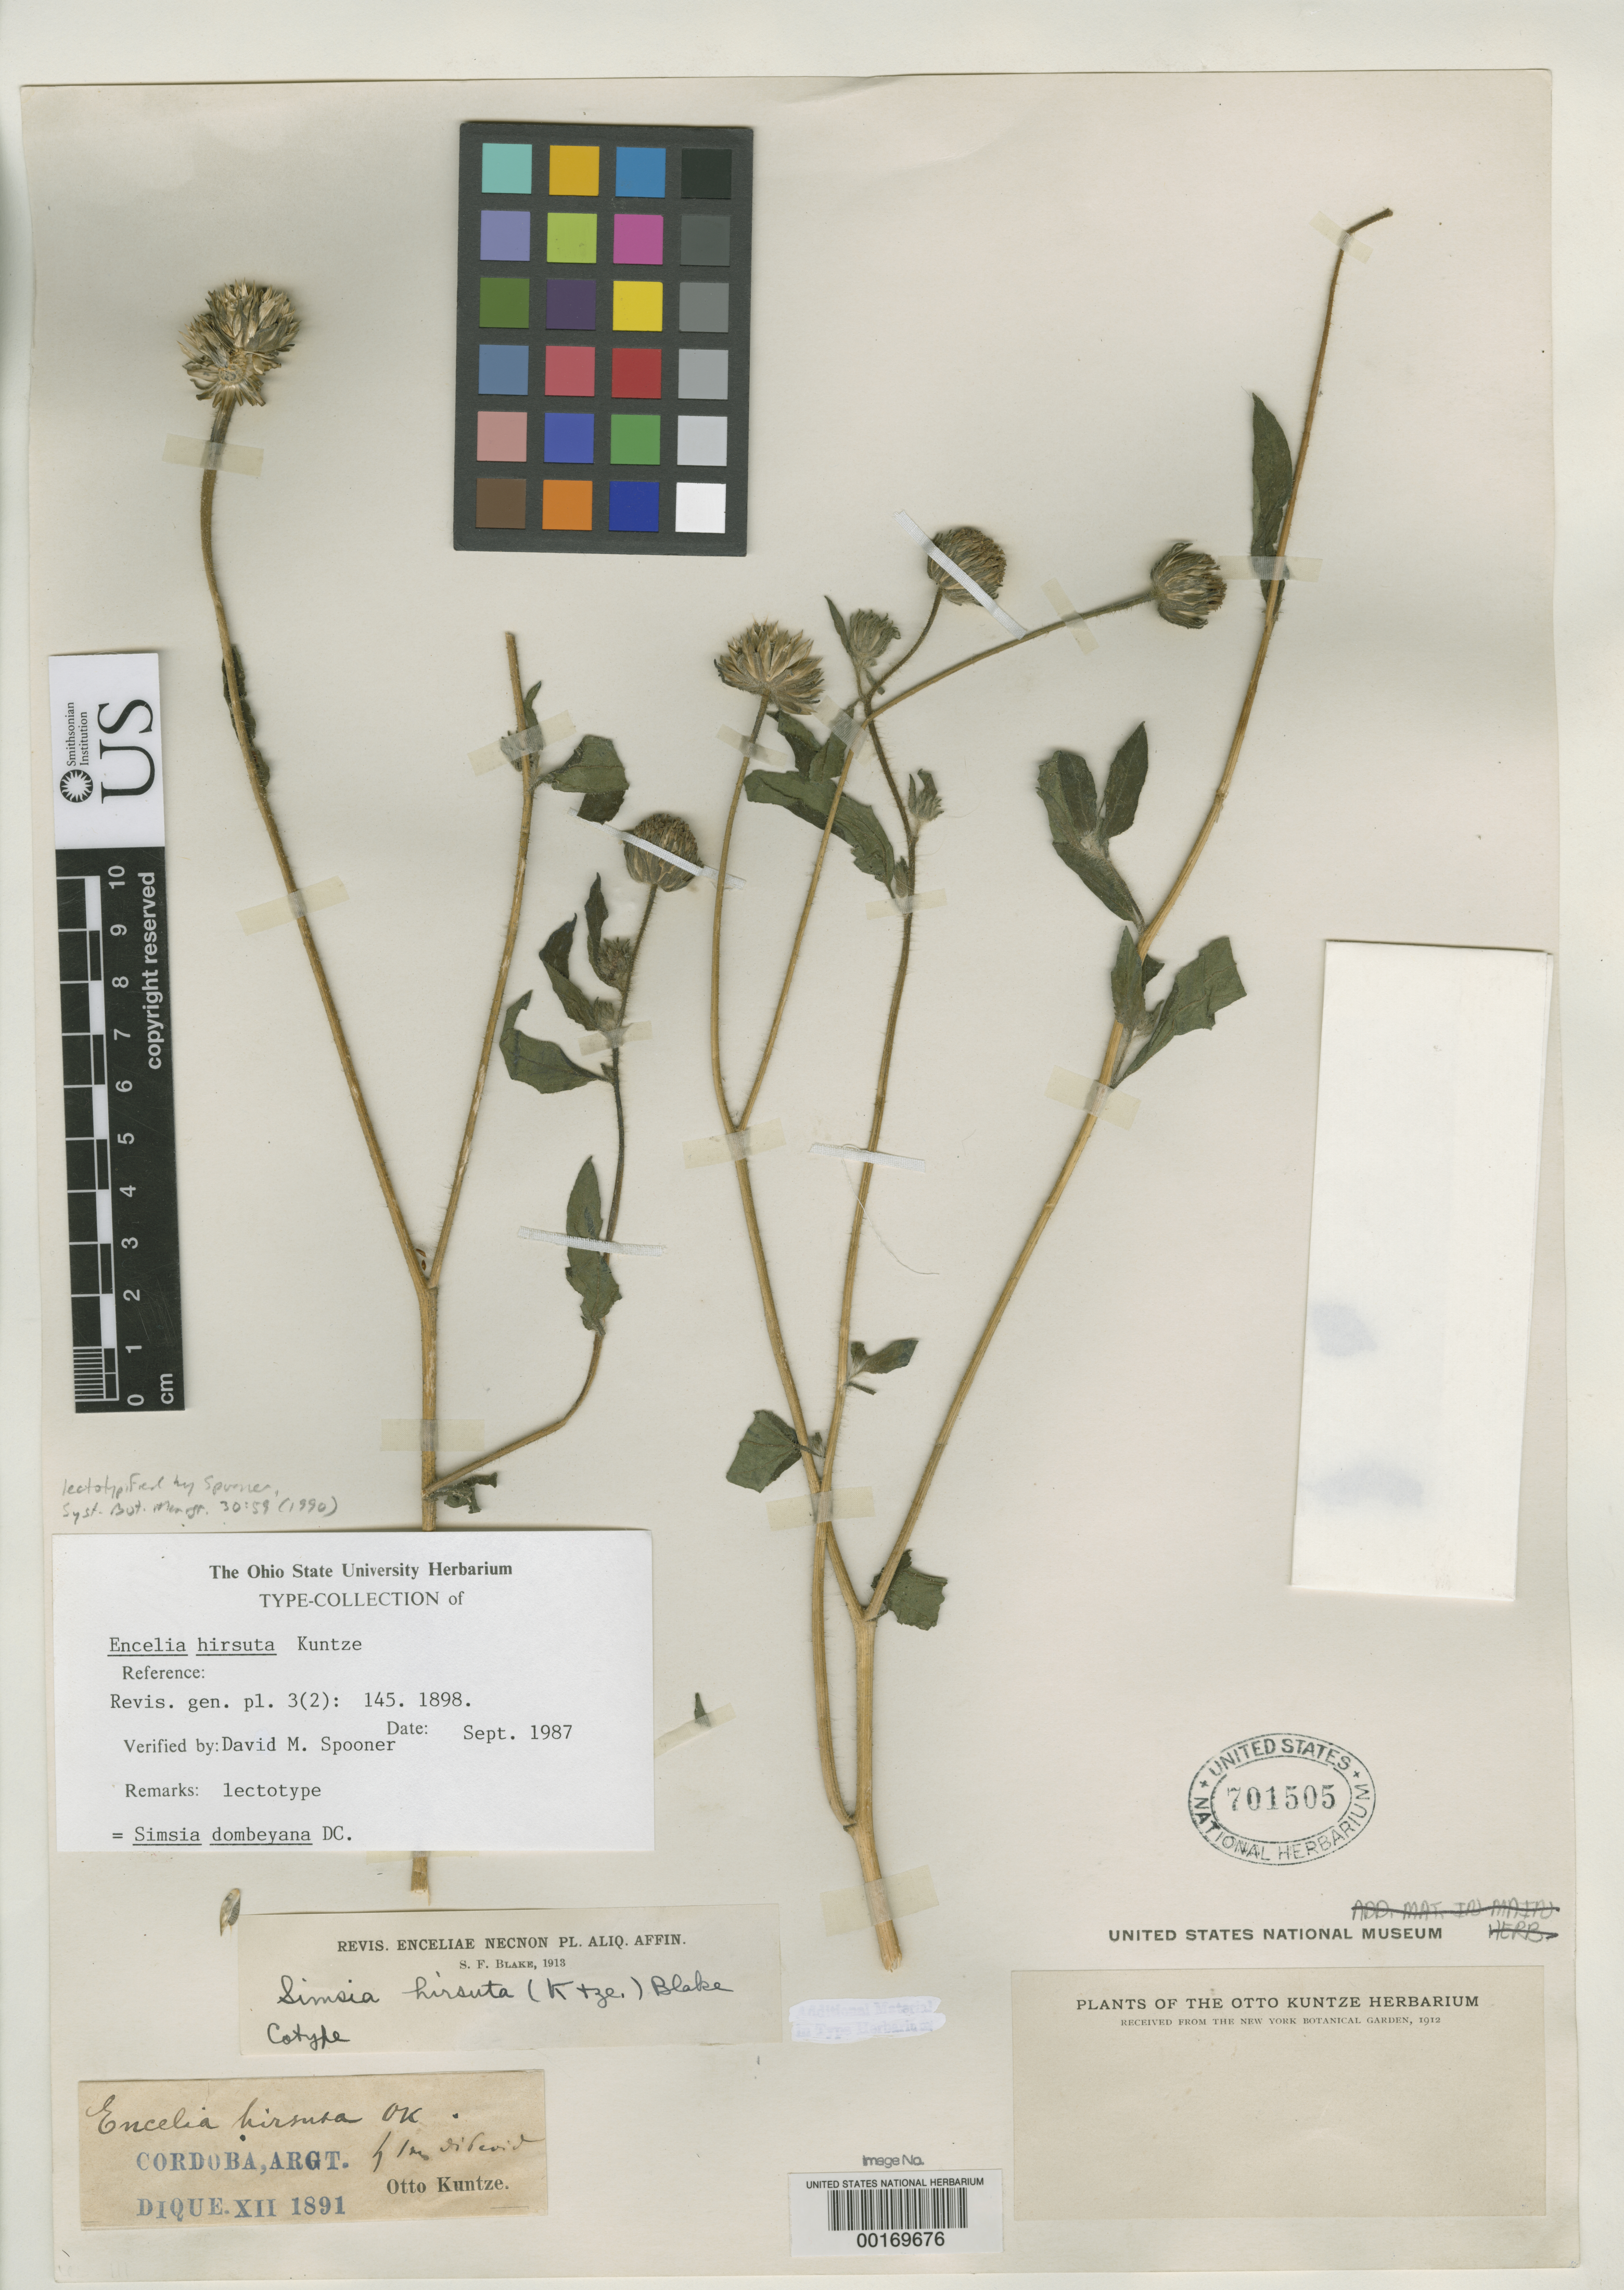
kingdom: Plantae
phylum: Tracheophyta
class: Magnoliopsida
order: Asterales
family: Asteraceae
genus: Encelia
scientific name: Encelia hirsuta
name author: Kuntze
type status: Lectotype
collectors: C.E.O. Kuntze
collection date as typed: Dec 1891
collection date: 1891-12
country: Argentina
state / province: Córdoba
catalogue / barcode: US 701505